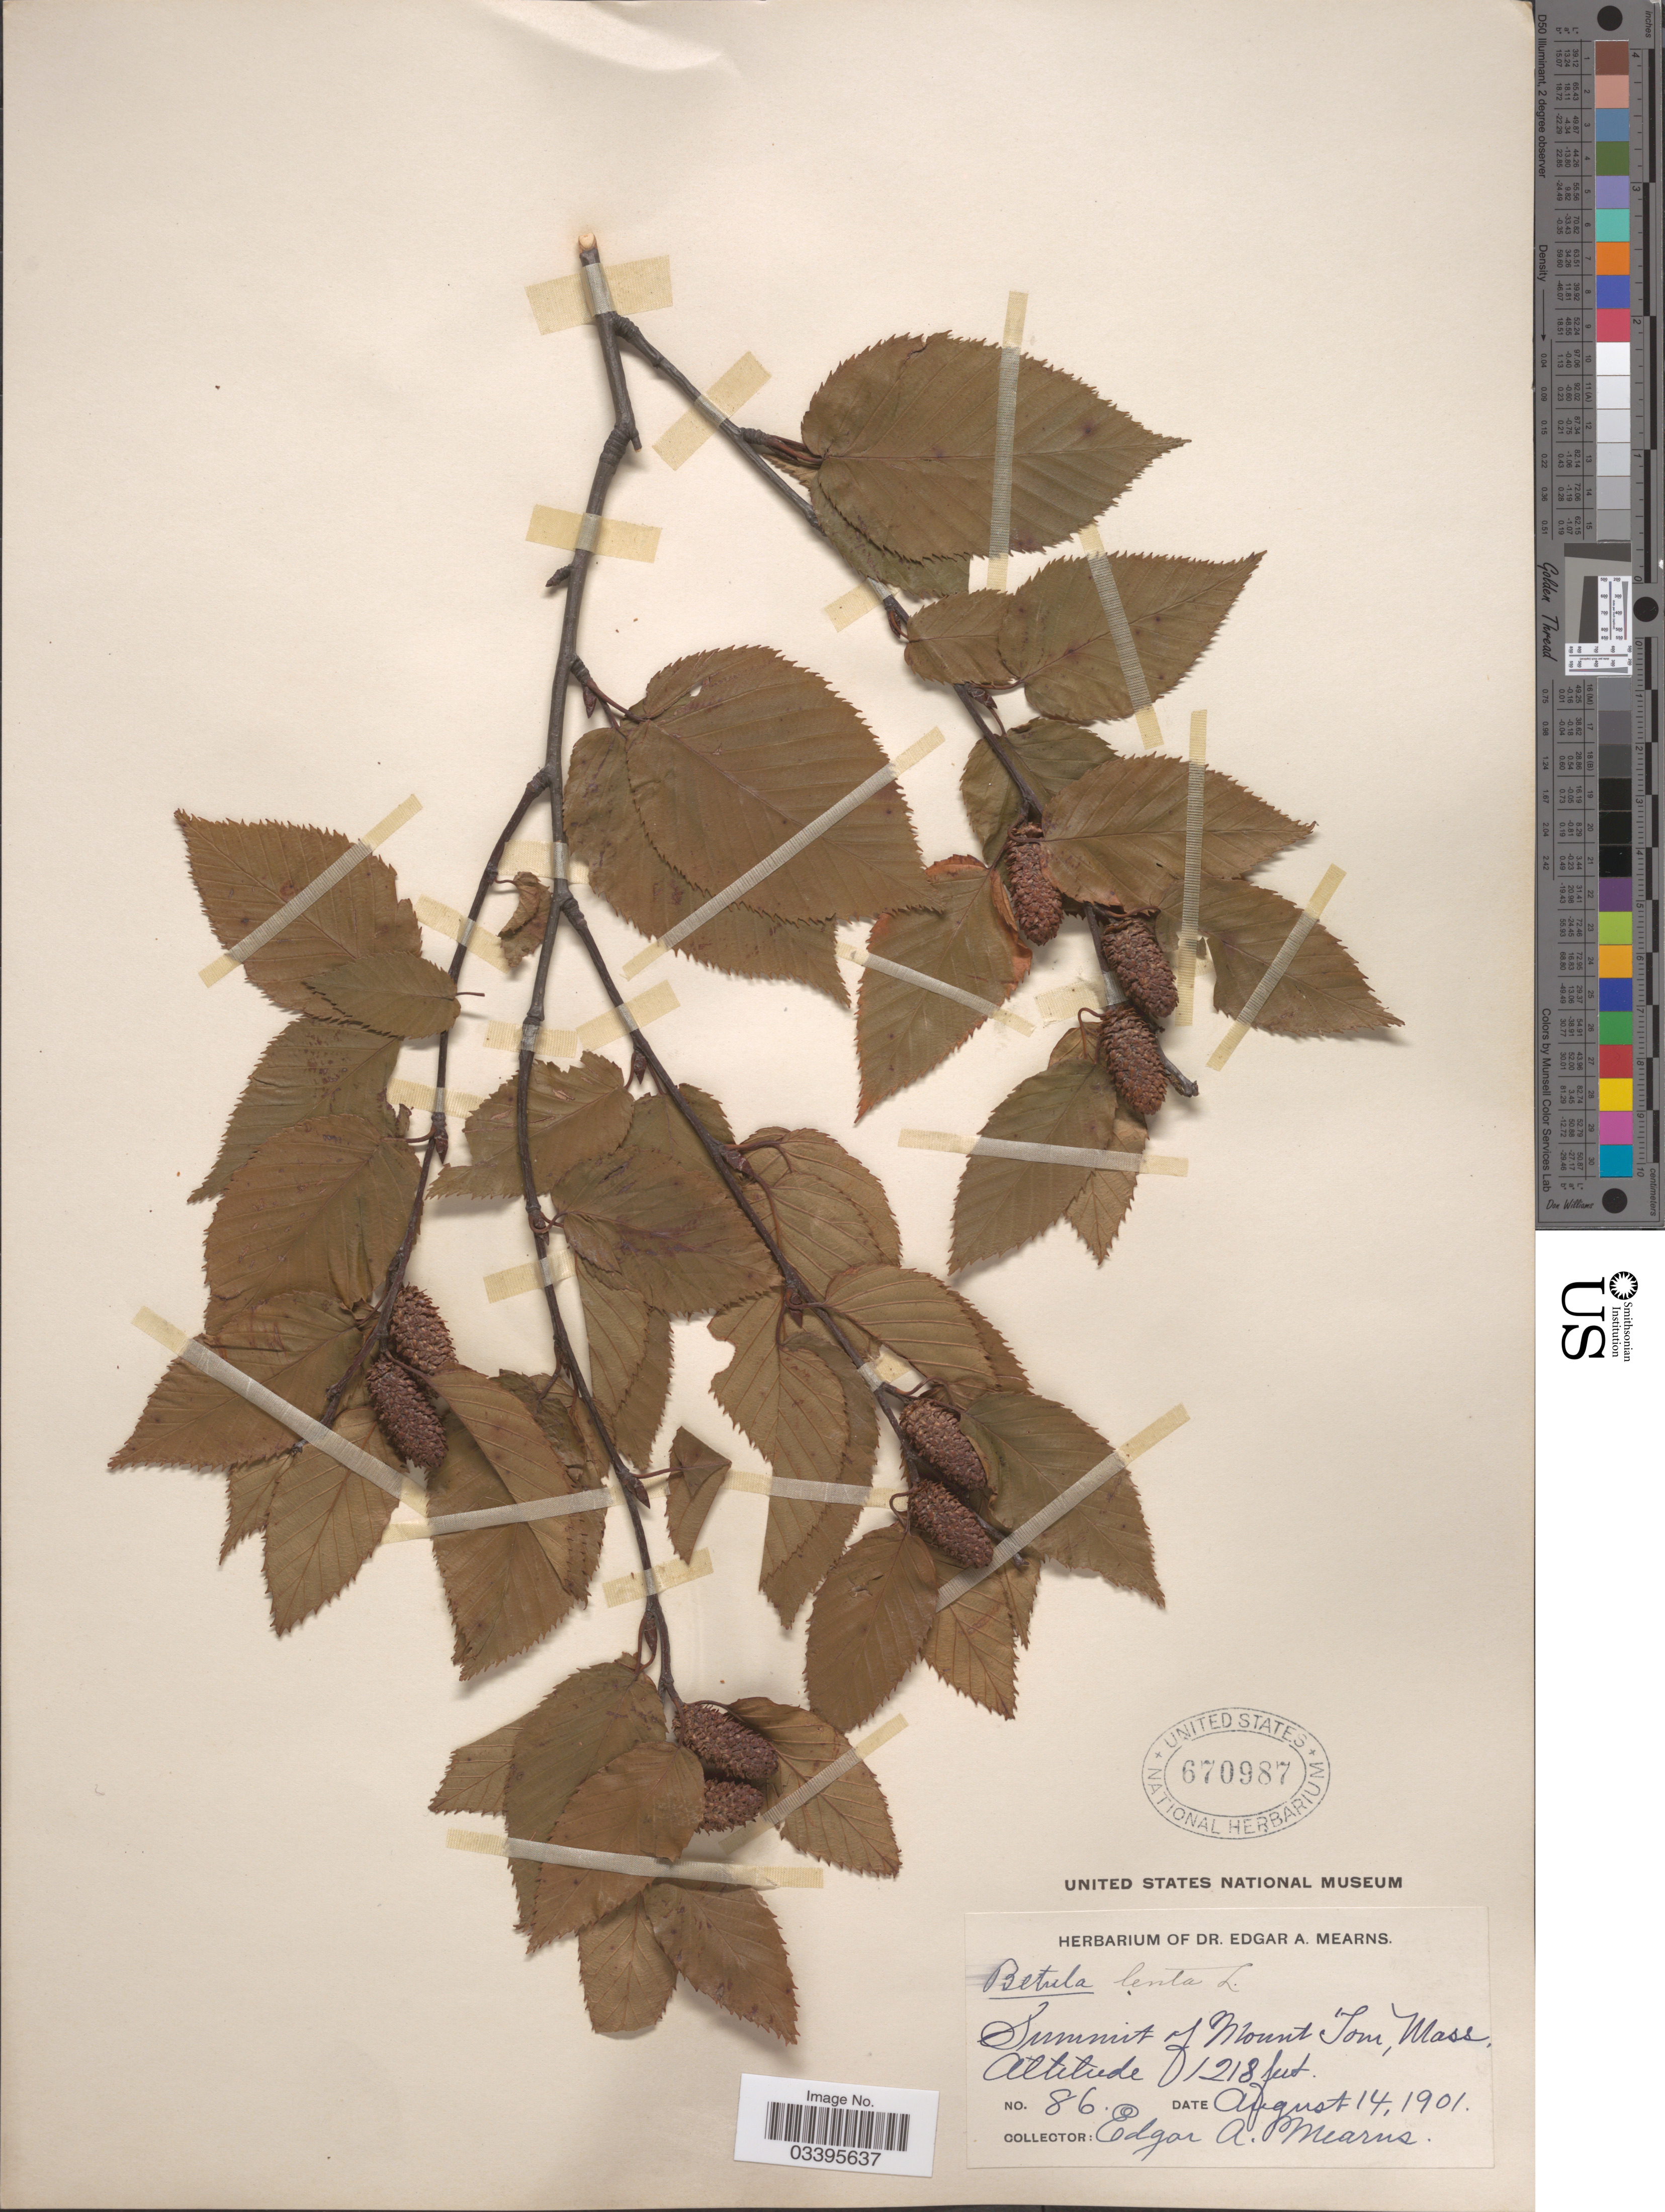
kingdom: Plantae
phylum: Tracheophyta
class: Magnoliopsida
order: Fagales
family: Betulaceae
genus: Betula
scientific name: Betula lenta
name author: L.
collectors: E. A. Mearns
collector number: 86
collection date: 1901-08-14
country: United States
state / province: Massachusetts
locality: Summit of Mount Tom.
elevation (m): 371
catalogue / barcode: US 670987